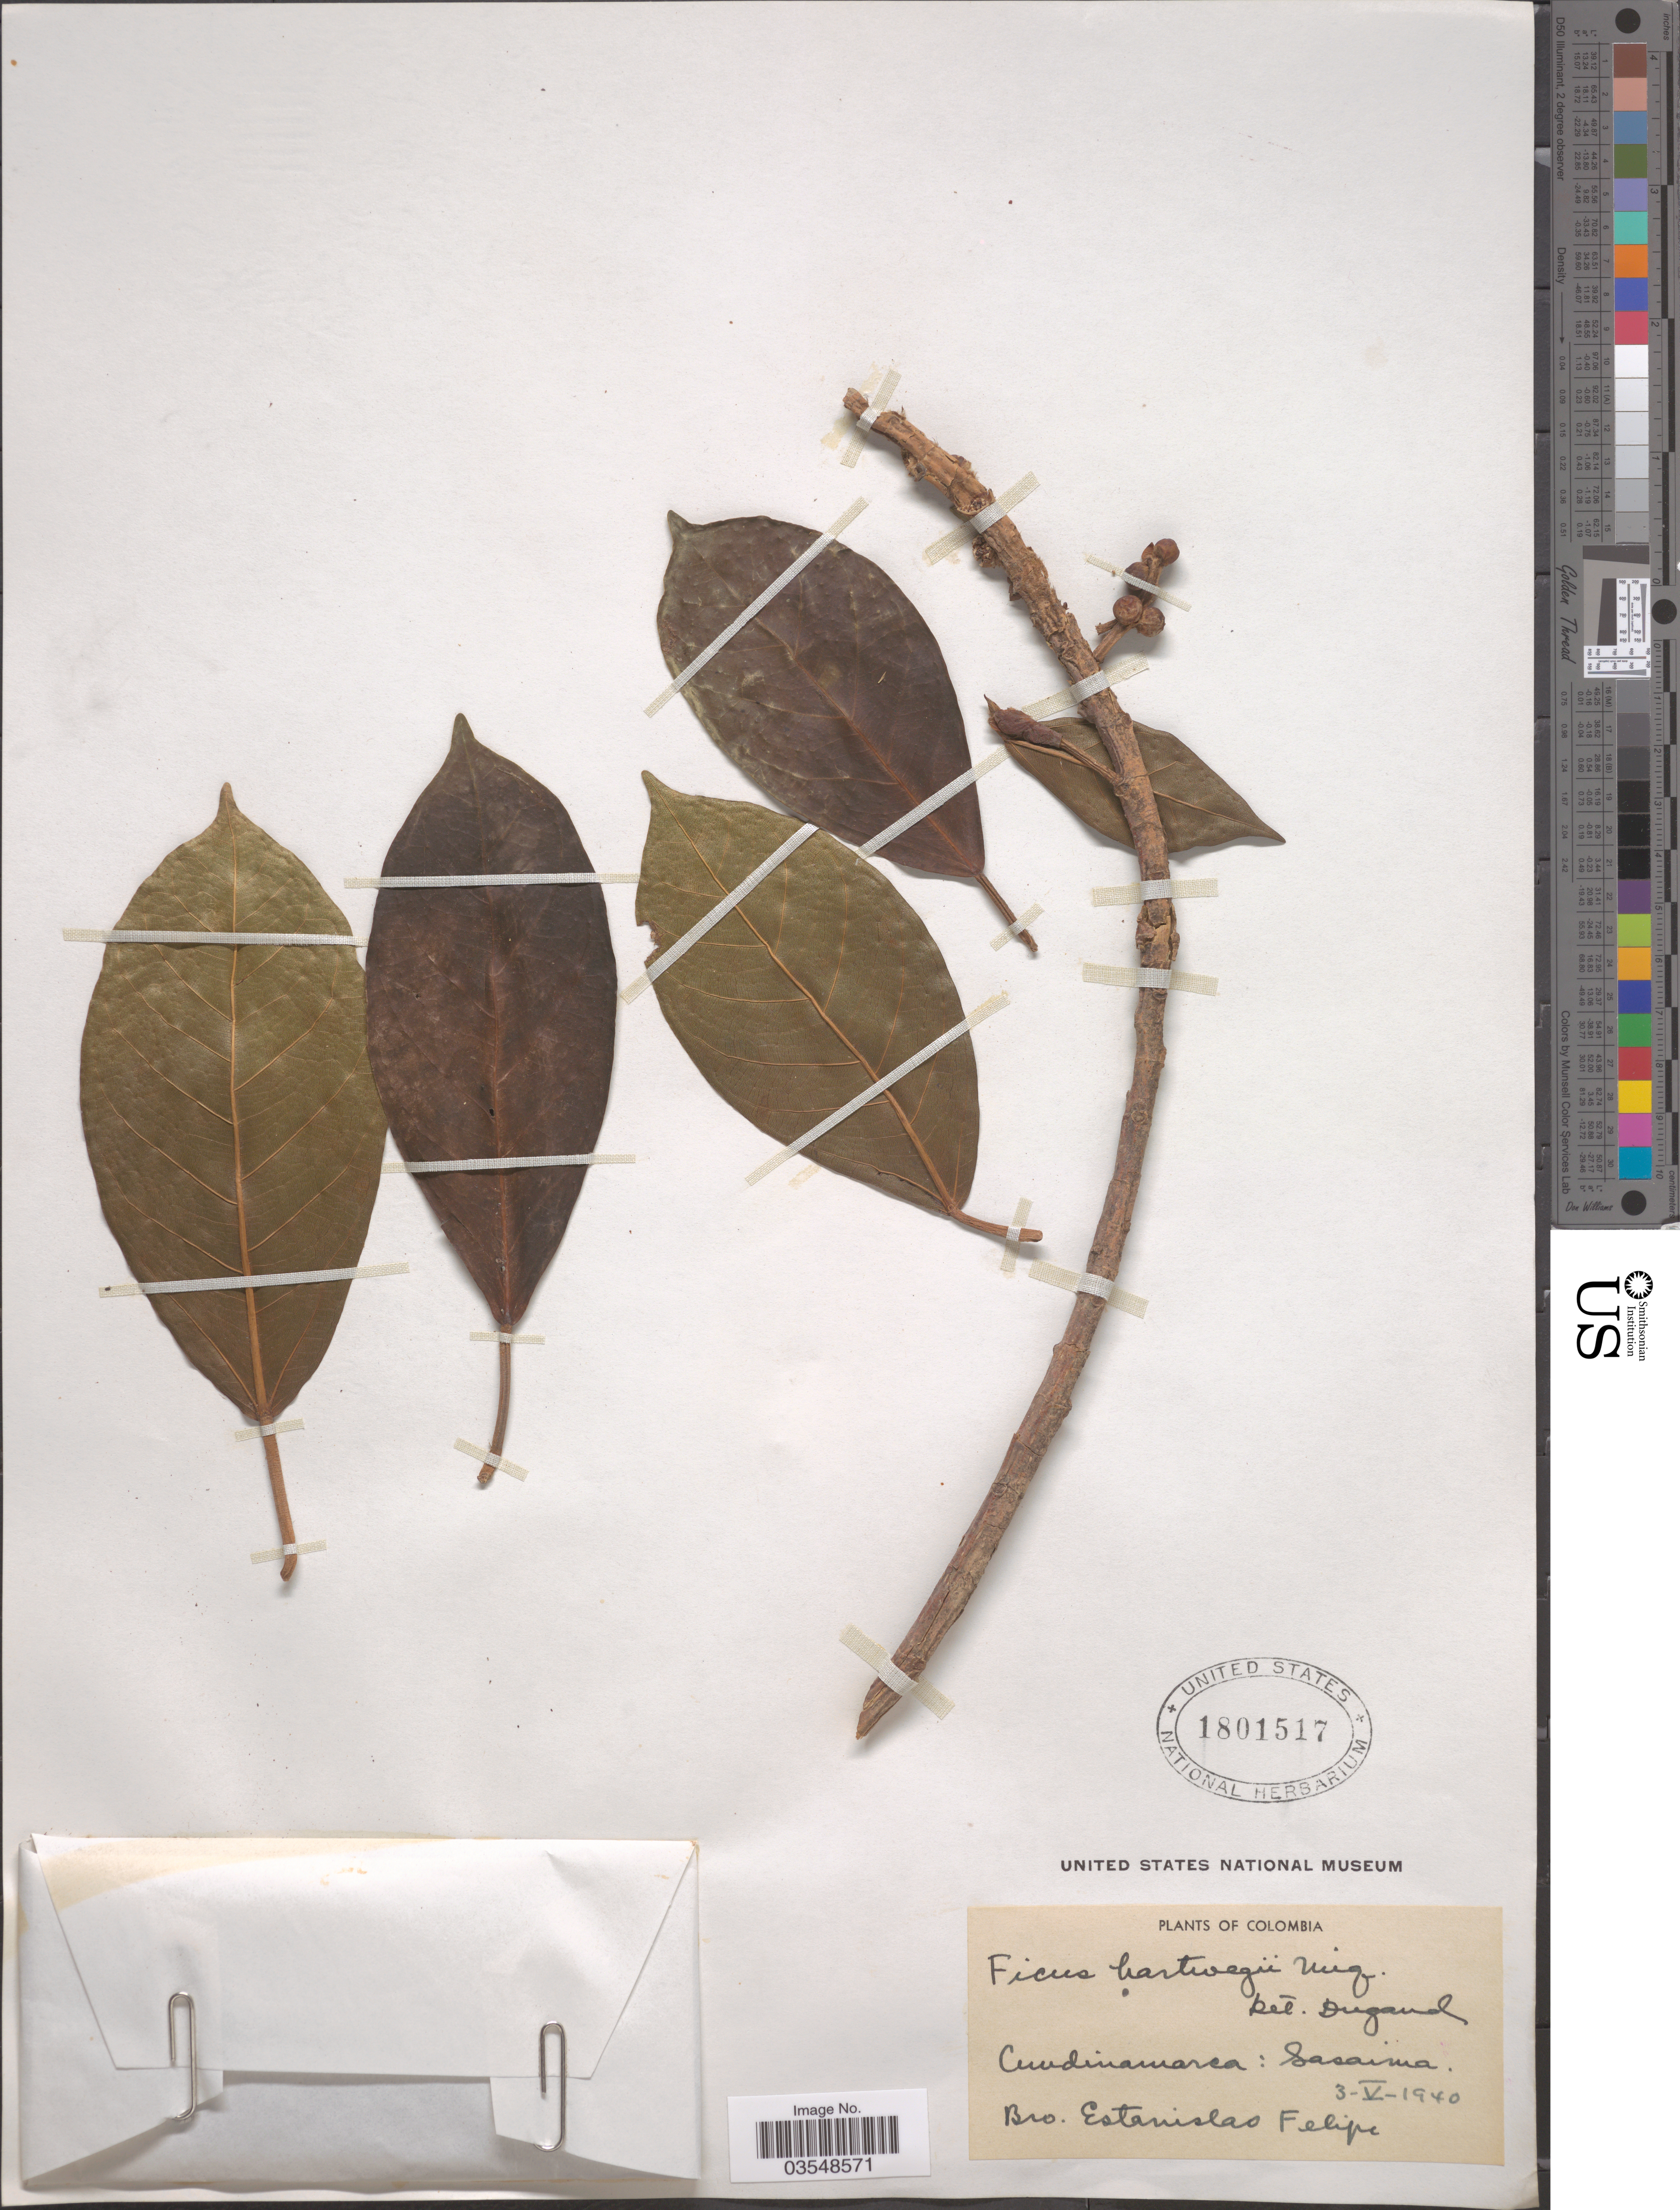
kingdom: Plantae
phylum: Tracheophyta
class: Magnoliopsida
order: Rosales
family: Moraceae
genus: Ficus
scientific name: Ficus hartwegii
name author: (Miq.) Miq.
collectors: Bro. E. Felipe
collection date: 1940-05-03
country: Colombia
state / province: Cundinamarca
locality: Sasaima.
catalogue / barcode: US 1801517